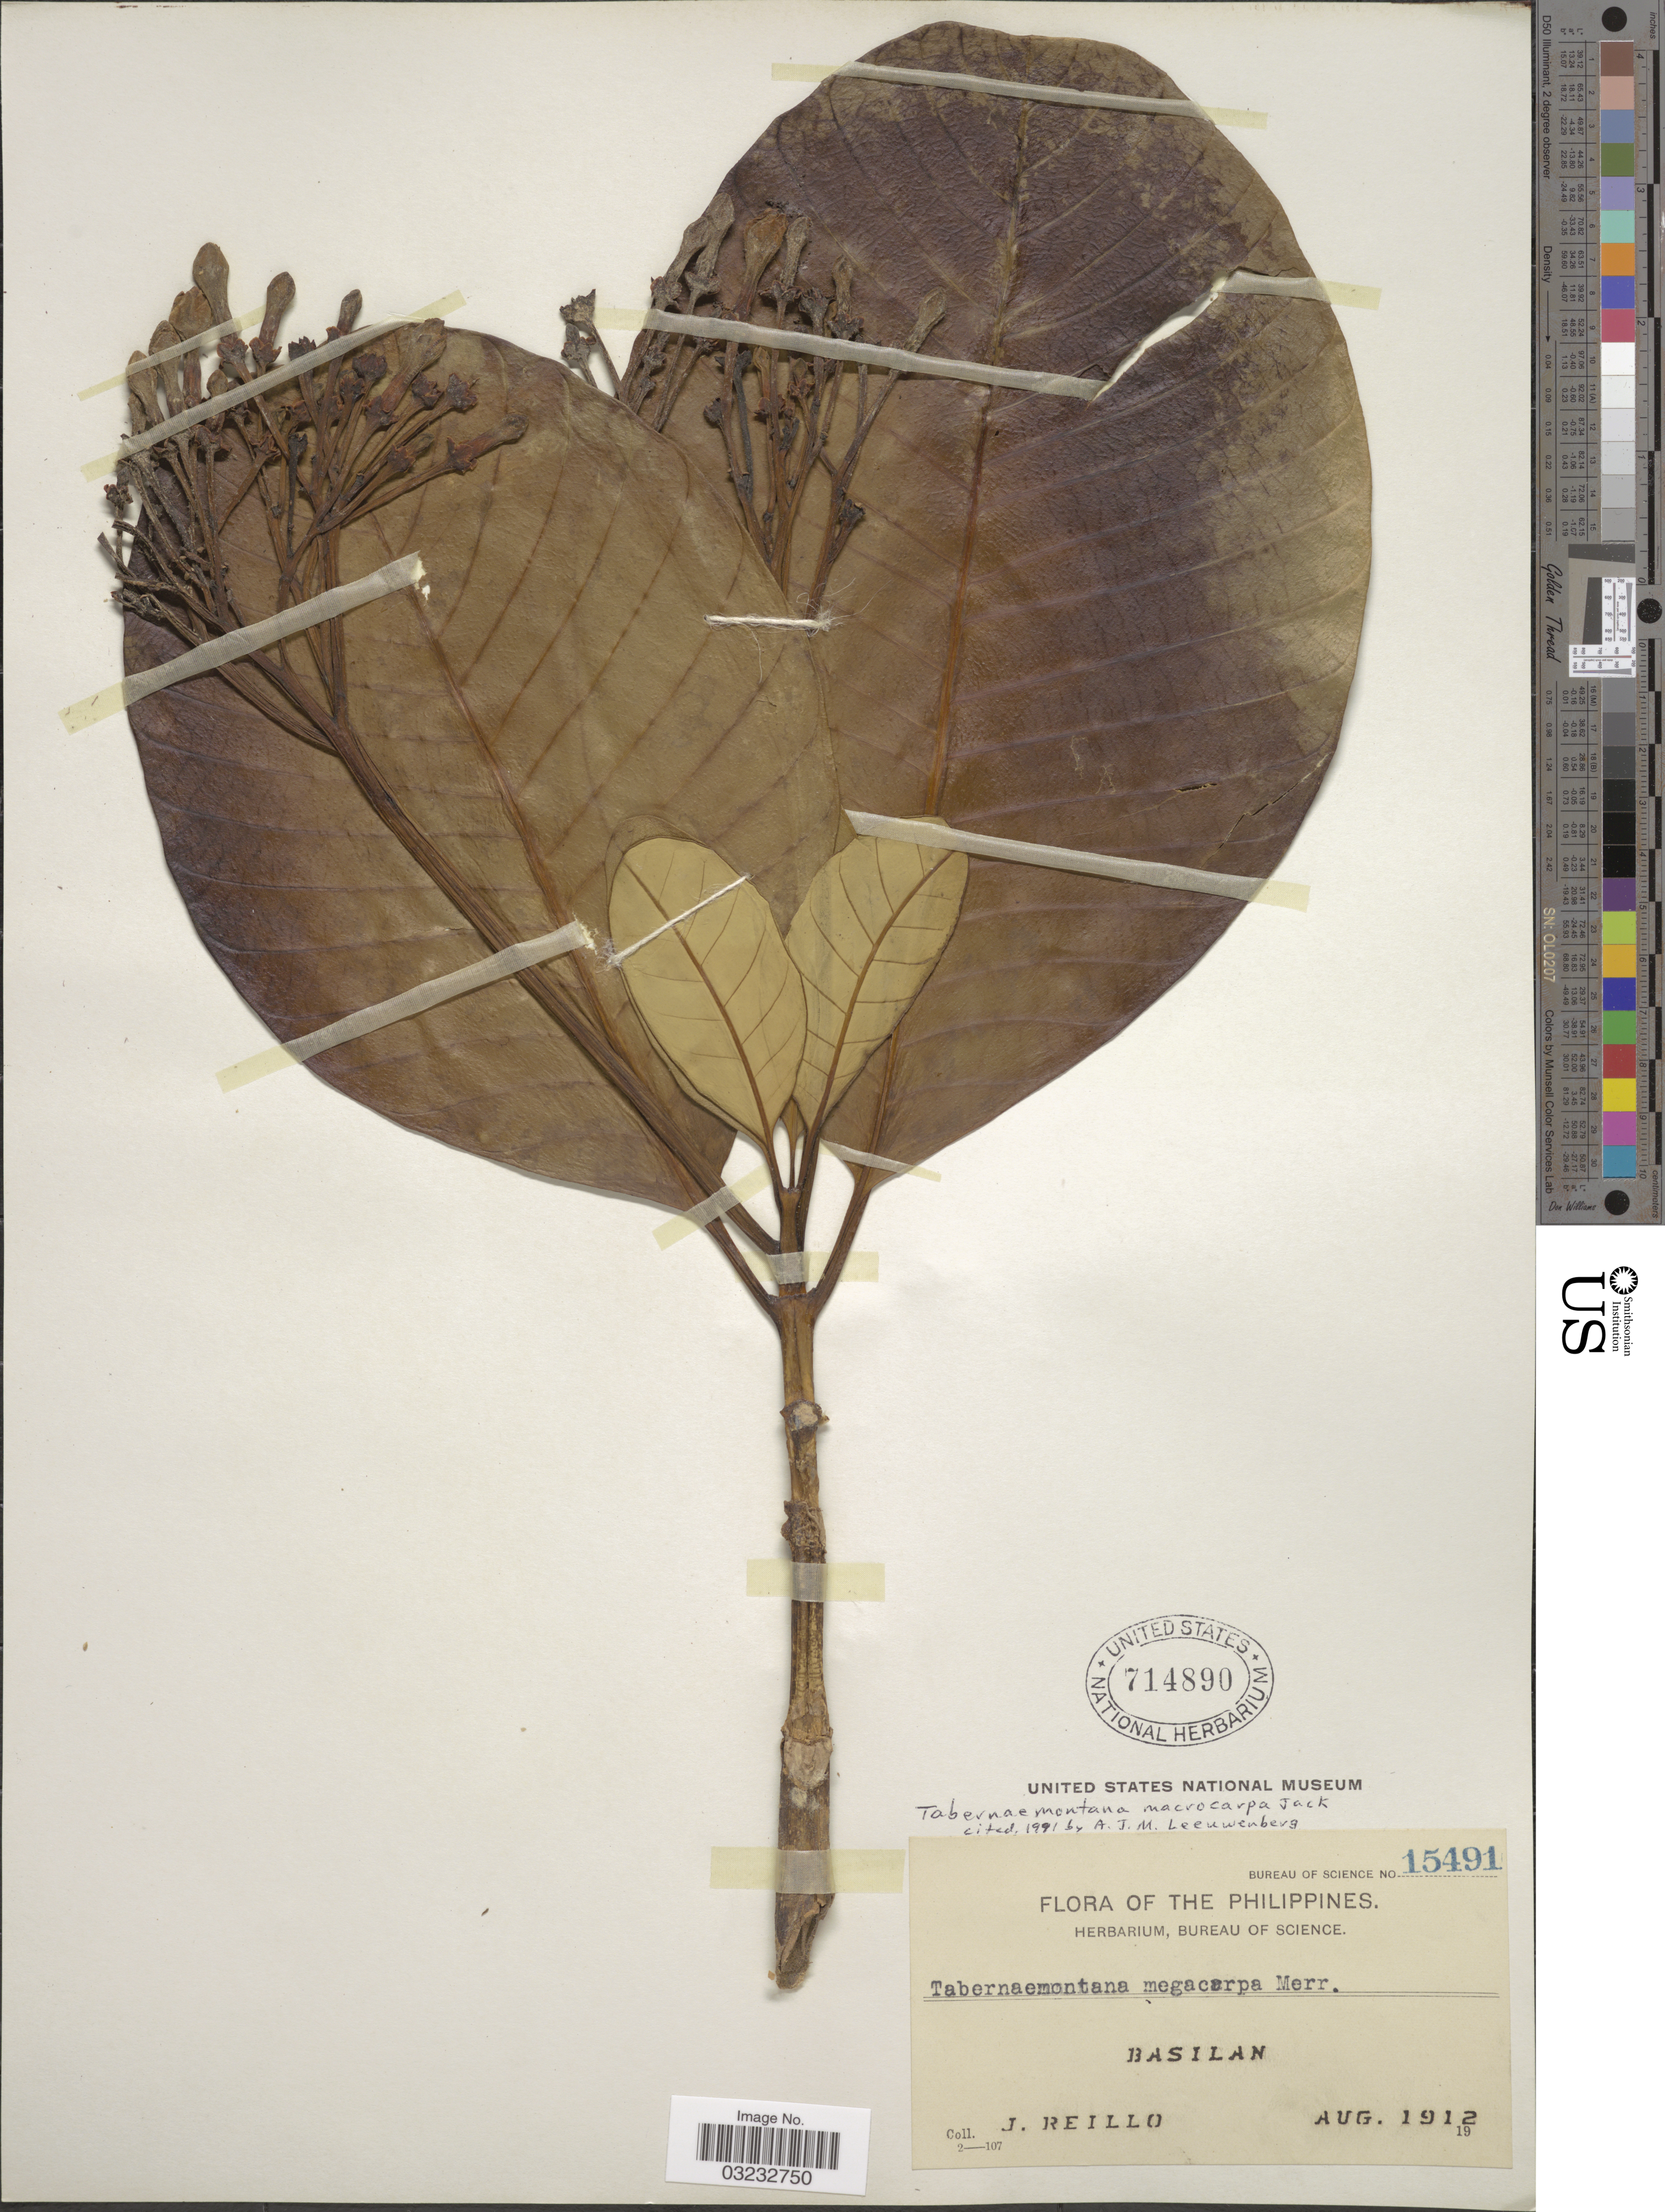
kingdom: Plantae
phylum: Tracheophyta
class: Magnoliopsida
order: Gentianales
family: Apocynaceae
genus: Tabernaemontana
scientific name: Tabernaemontana macrocarpa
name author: Jack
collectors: J. Reillo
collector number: Bureau of Science 15491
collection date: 1912-08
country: Philippines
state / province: Muslim Mindanao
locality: Basilan.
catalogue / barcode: US 714890